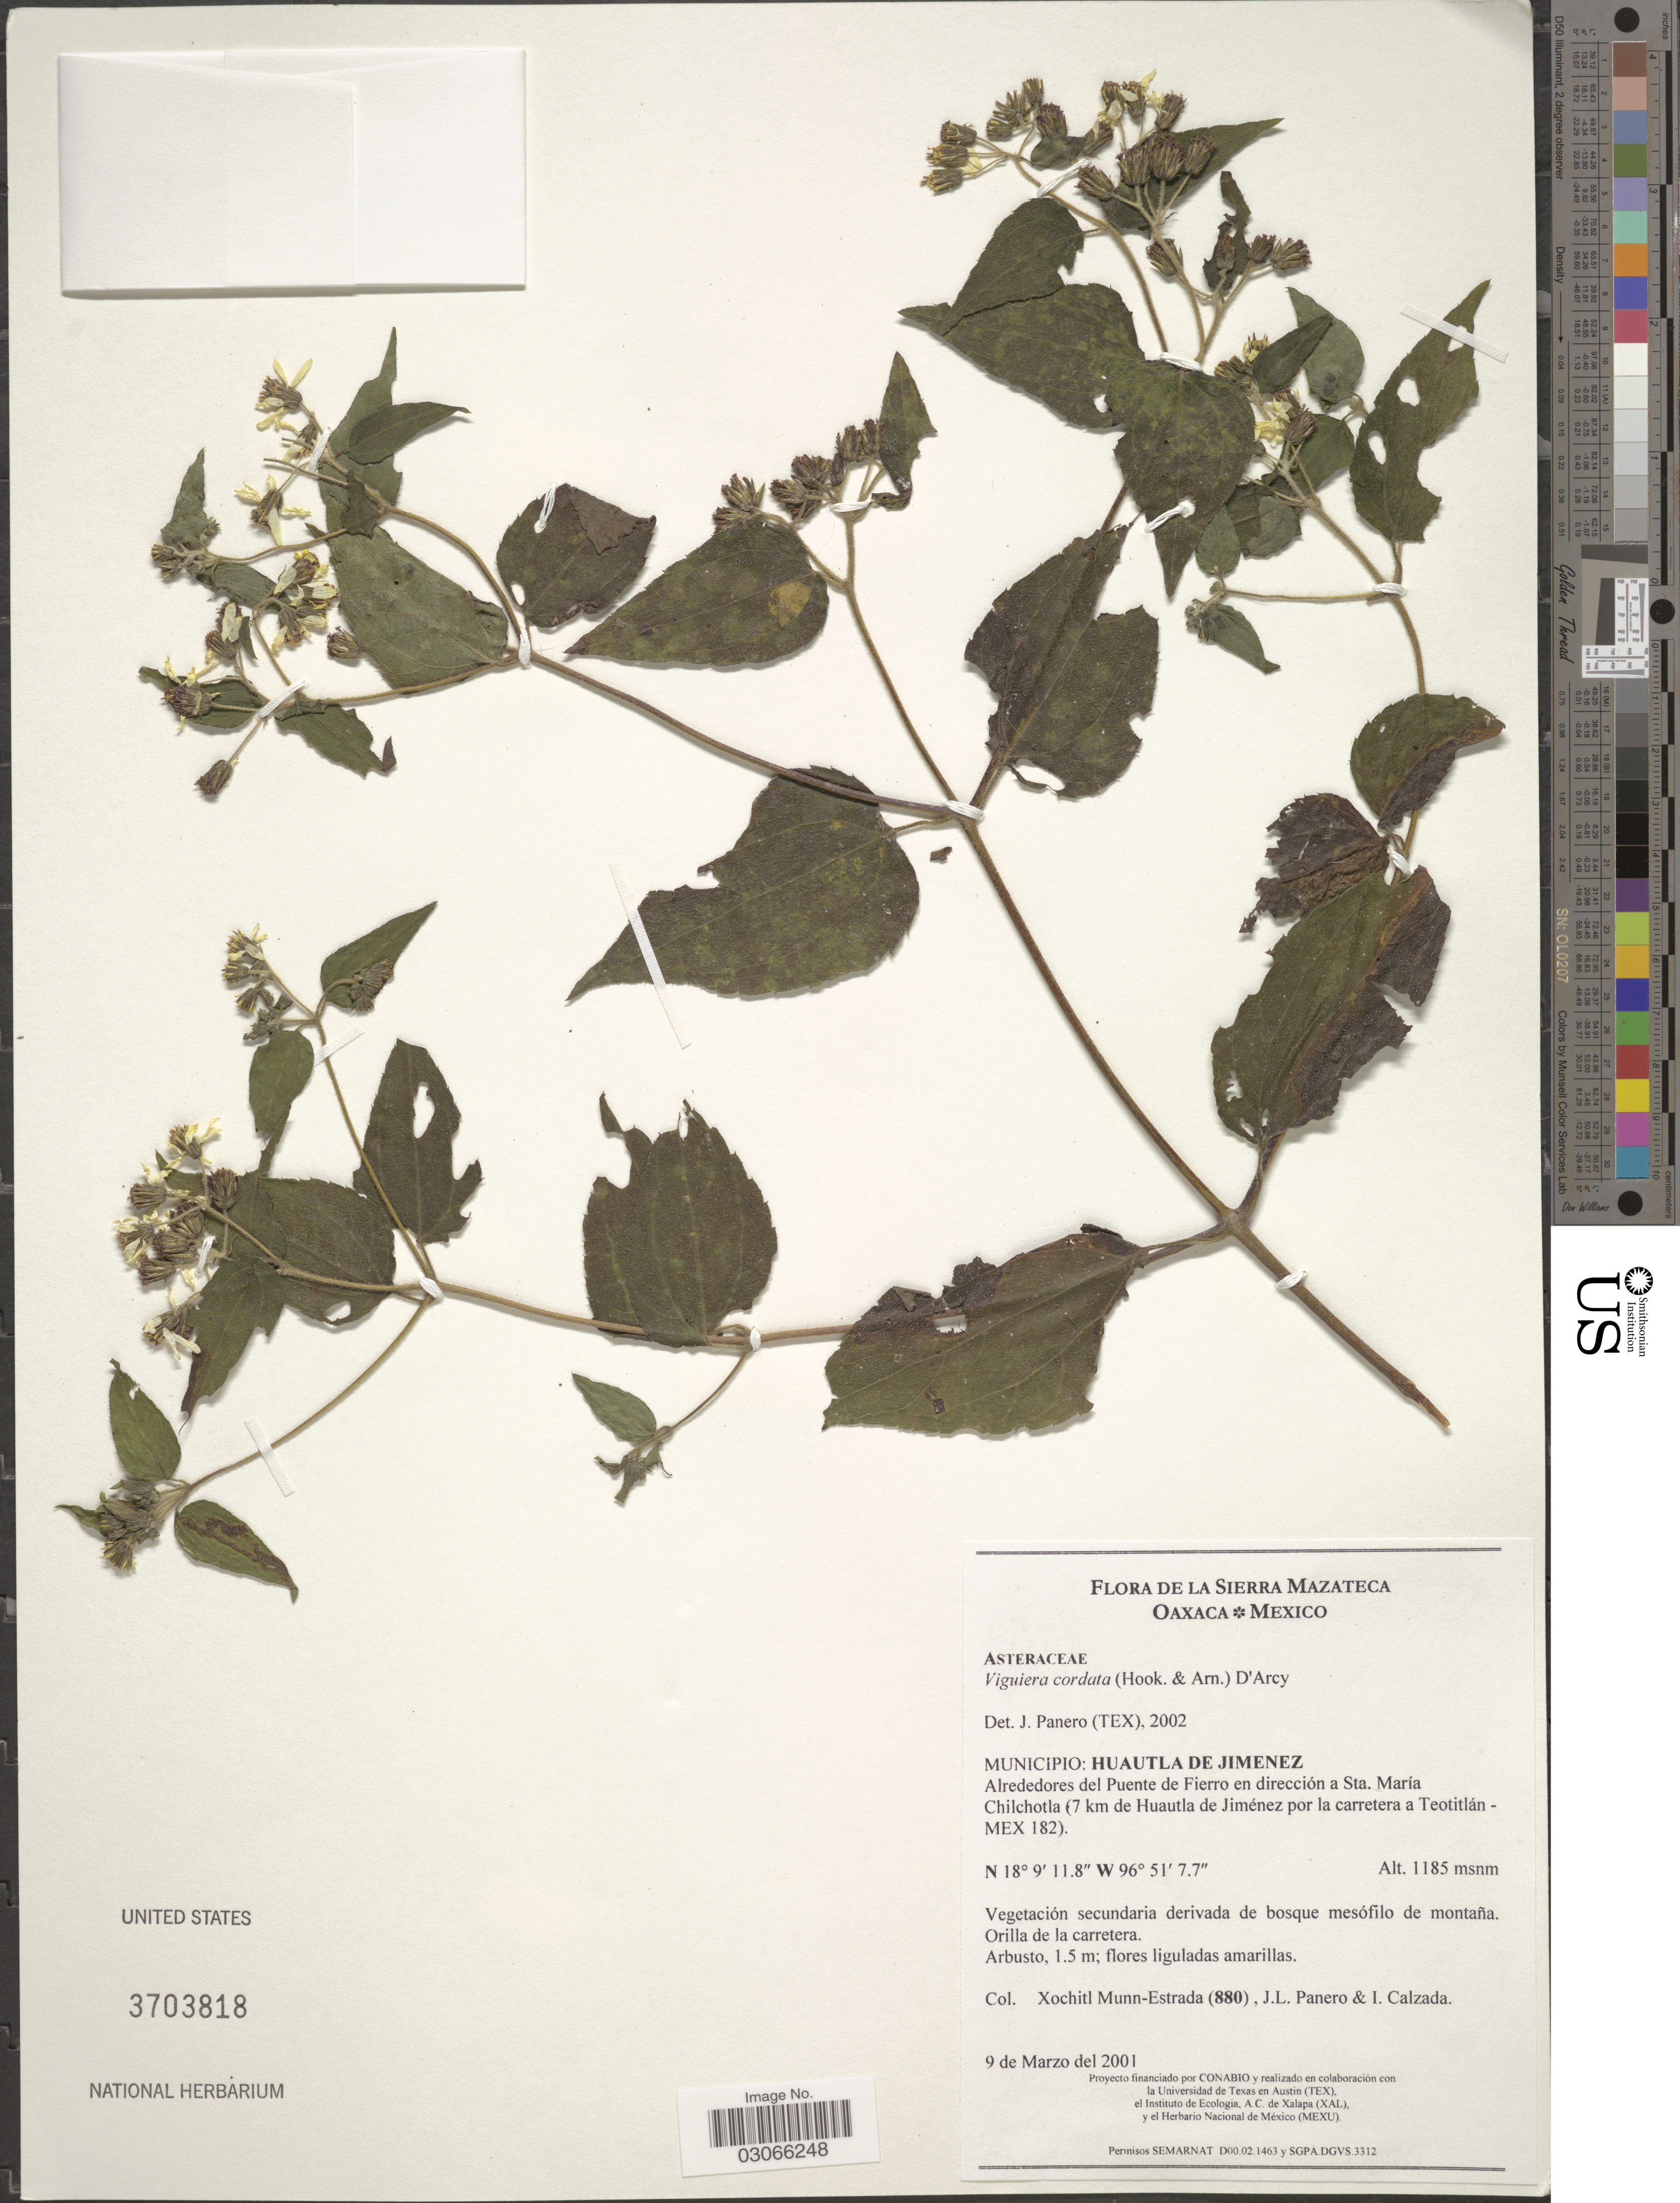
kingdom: Plantae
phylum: Tracheophyta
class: Magnoliopsida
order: Asterales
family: Asteraceae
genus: Viguiera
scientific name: Viguiera cordata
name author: (Hook. & Arn.) D'Arcy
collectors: X. Munn-Estrada, J. L. Panero & I. Calzada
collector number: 880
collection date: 2001-03-09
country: Mexico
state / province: Oaxaca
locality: La Sierra Mazateca. Municipio: Huautla de Jimenez.. Alrededores del Puente de Fierro em dirección a Sta. María Chilchotla (7 km de Huautla de Jiménez por la carretera a Teotitlán - MEX 182).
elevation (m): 1185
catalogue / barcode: US 3703818